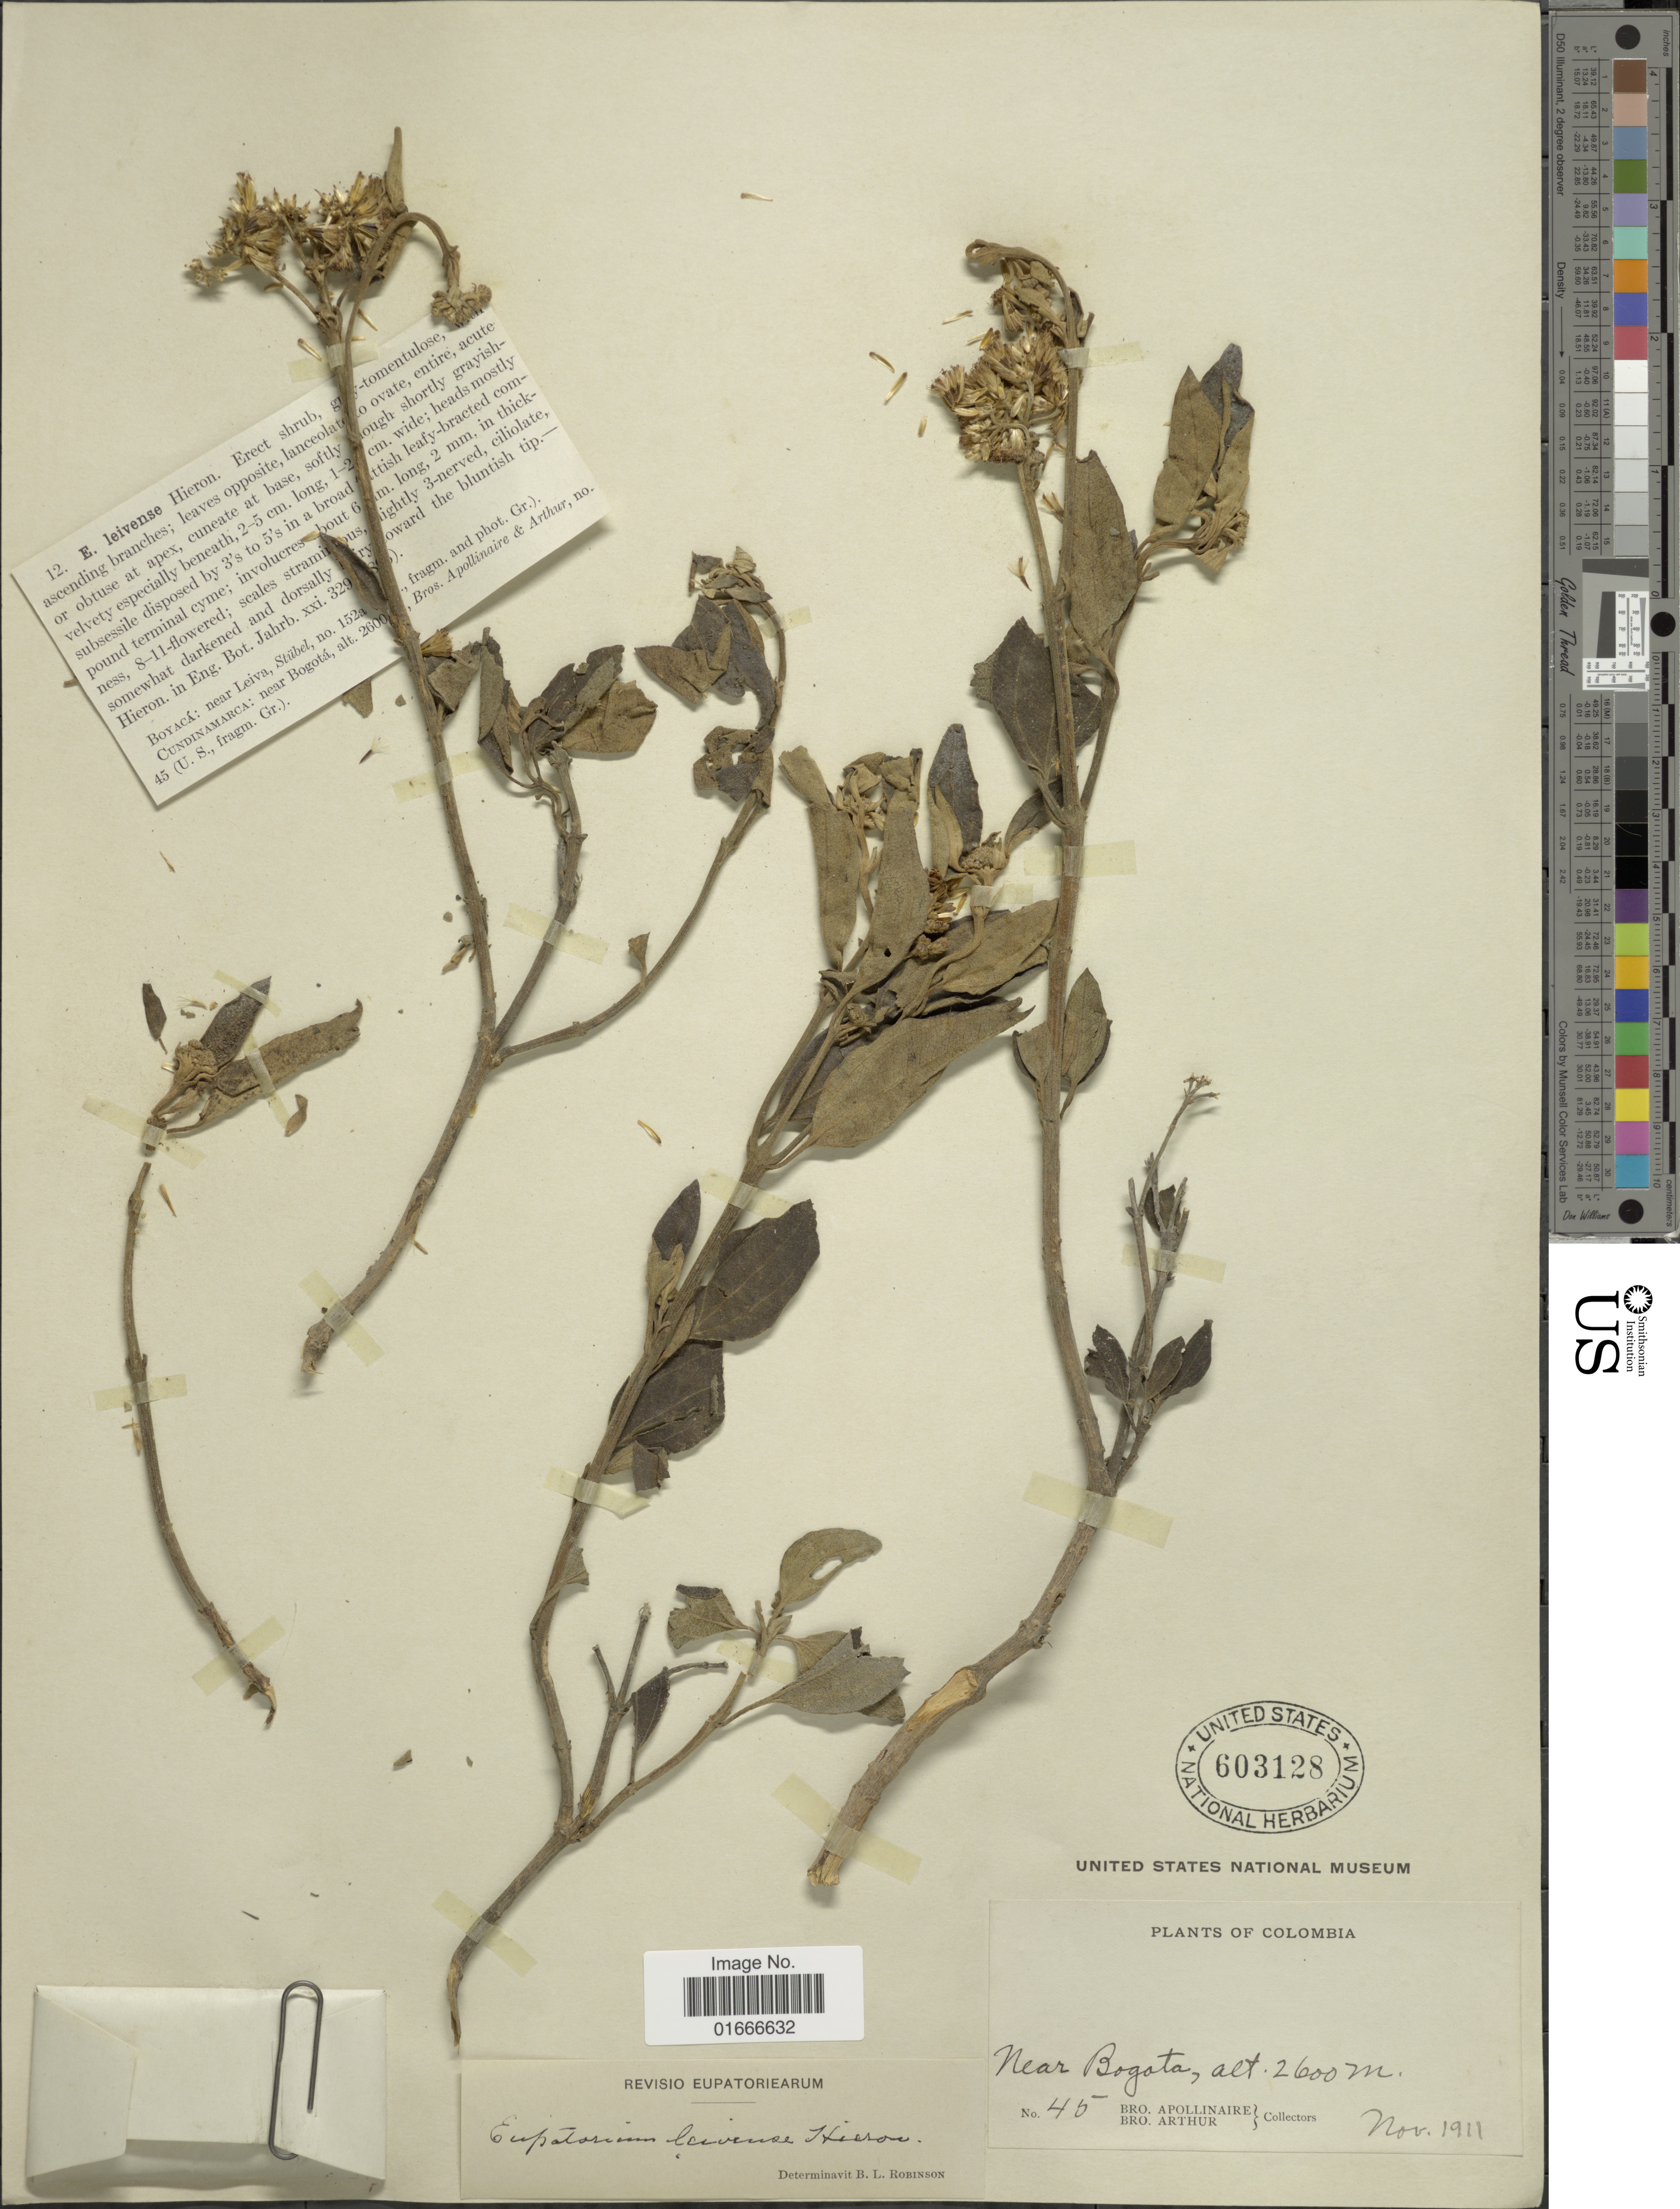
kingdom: Plantae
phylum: Tracheophyta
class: Magnoliopsida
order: Asterales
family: Asteraceae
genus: Chromolaena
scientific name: Chromolaena leivensis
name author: (Hieron.) R.M. King & H. Rob.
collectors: Bro. Apollinaire & Bro. Arthur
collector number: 45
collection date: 1911-11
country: Colombia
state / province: Bogota D.C.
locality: Near Bogota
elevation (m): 2600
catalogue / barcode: US 603128